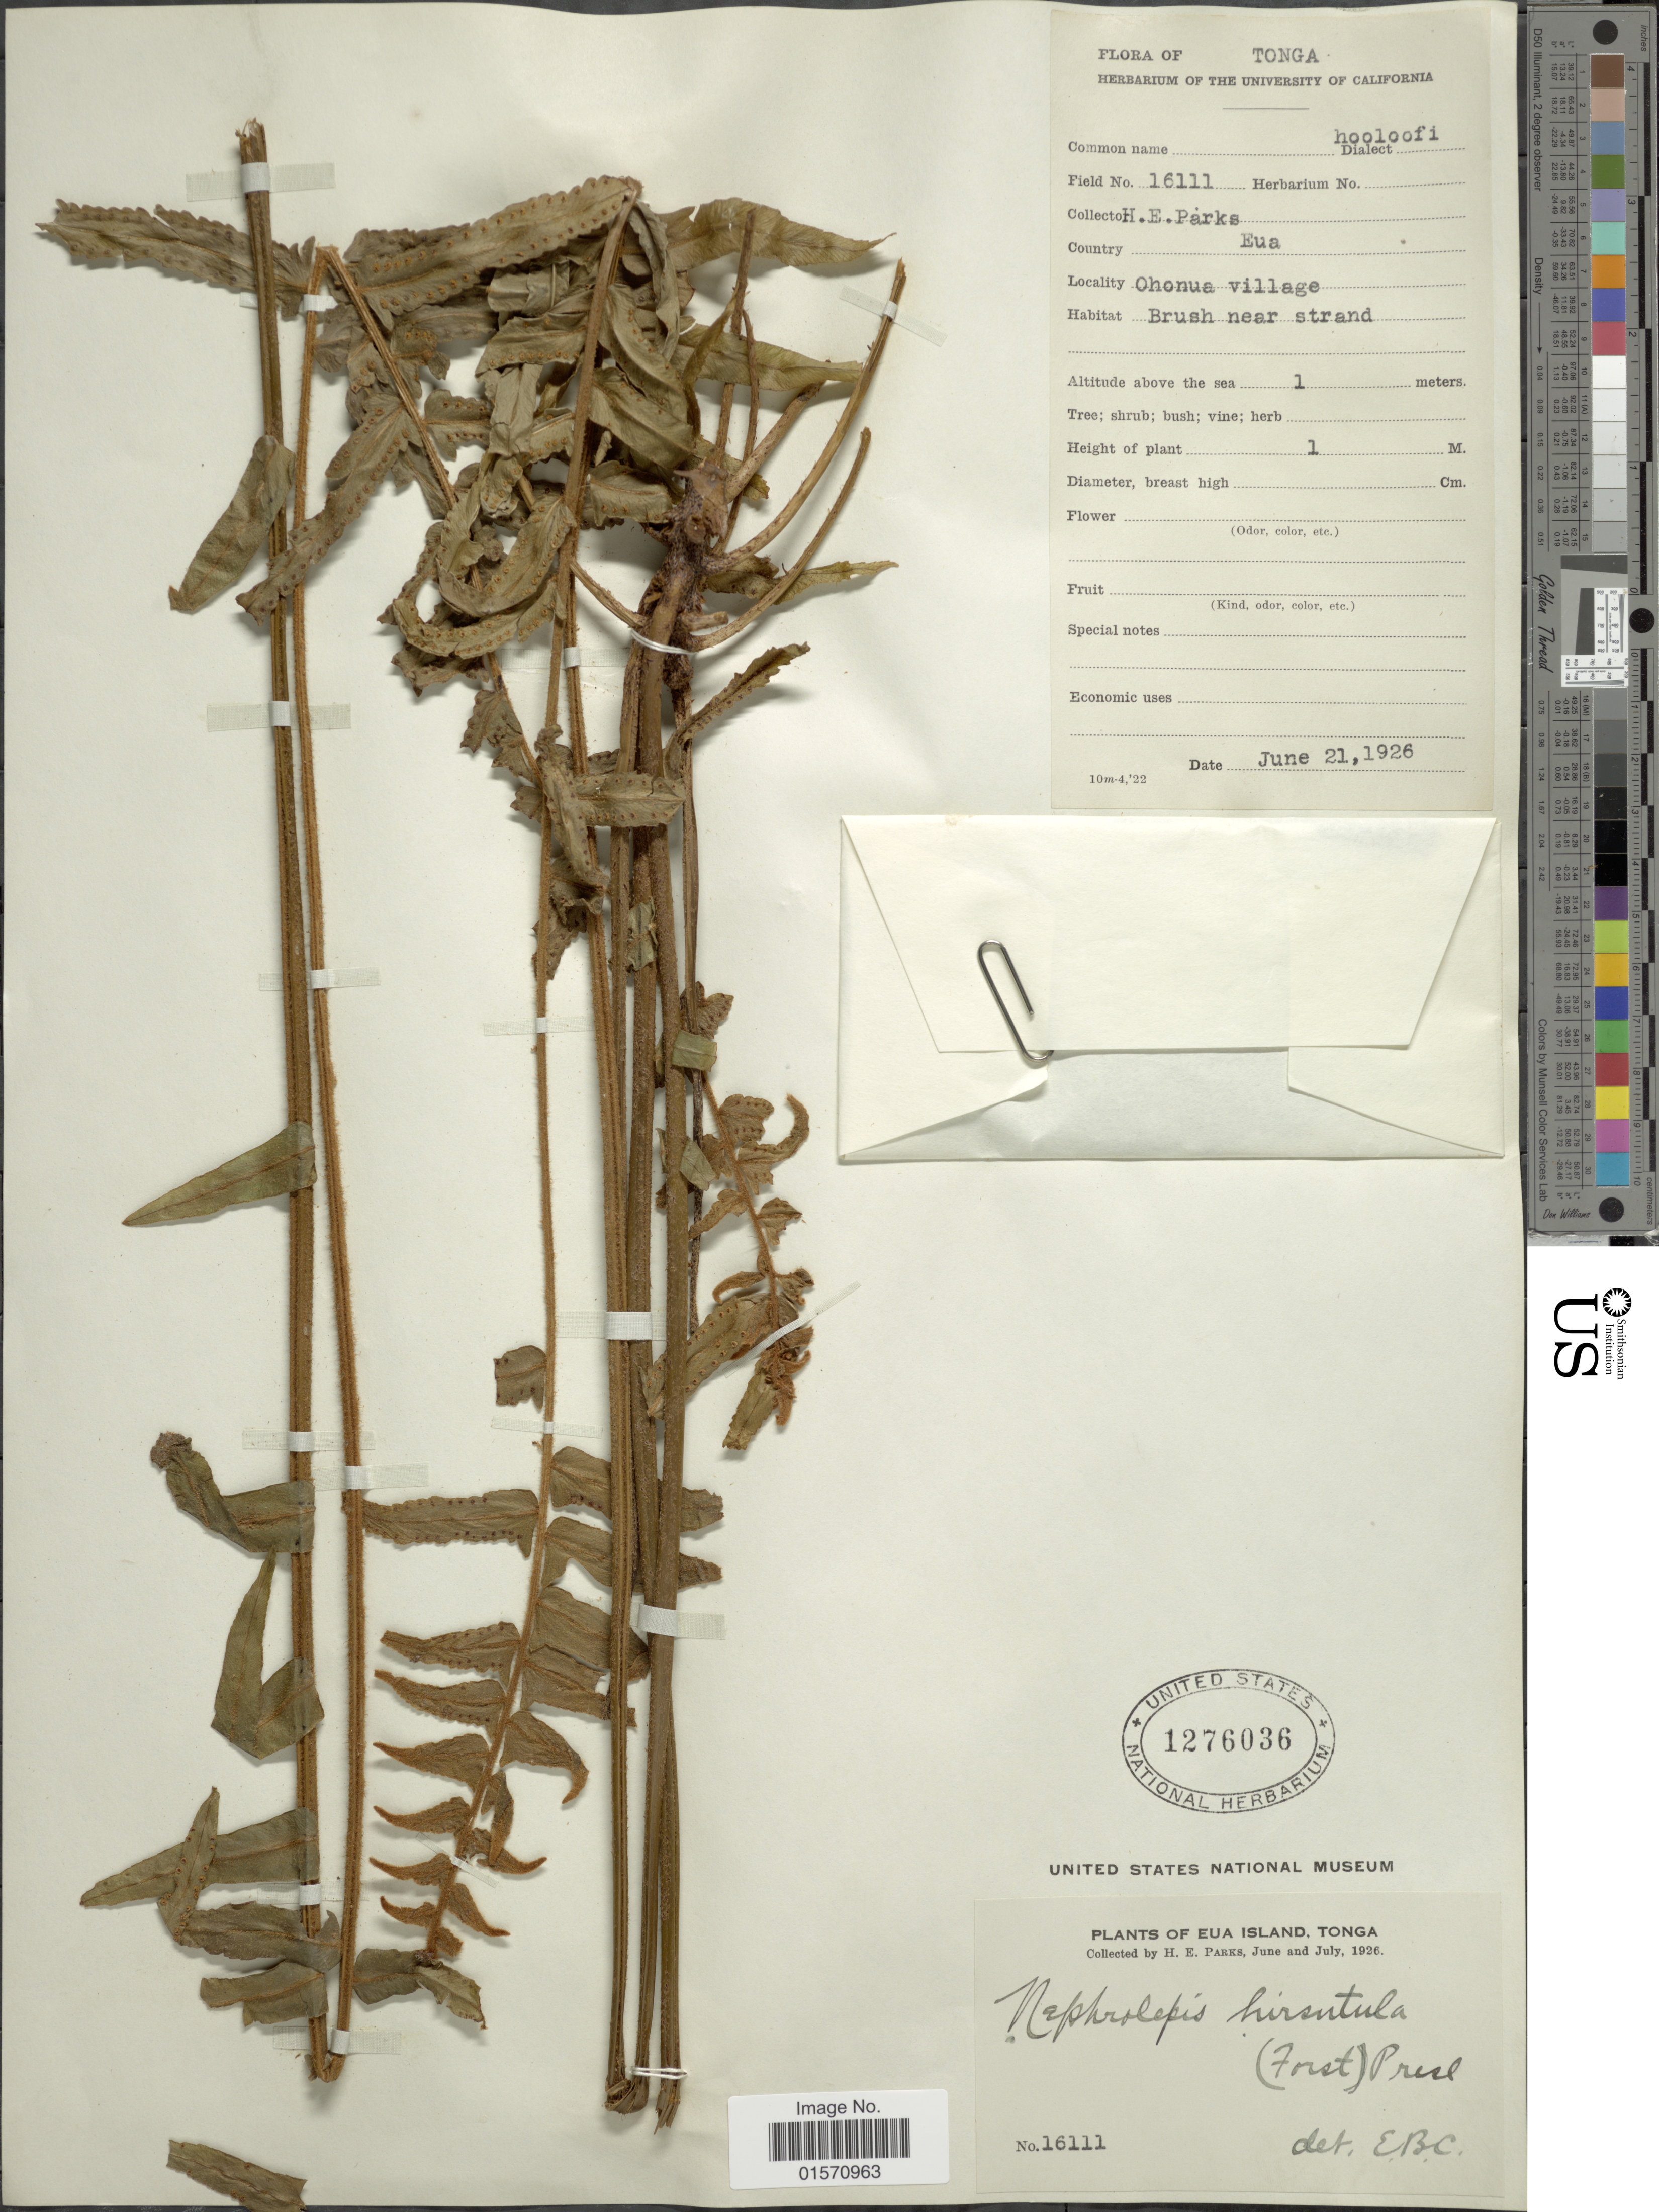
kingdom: Plantae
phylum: Tracheophyta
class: Polypodiopsida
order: Polypodiales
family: Nephrolepidaceae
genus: Nephrolepis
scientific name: Nephrolepis hirsutula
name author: (G. Forst.) C. Presl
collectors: H. E. Parks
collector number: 16111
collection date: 1926-06-21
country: Tonga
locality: Country Eua. Ohonua village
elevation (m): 1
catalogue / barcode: US 1276036